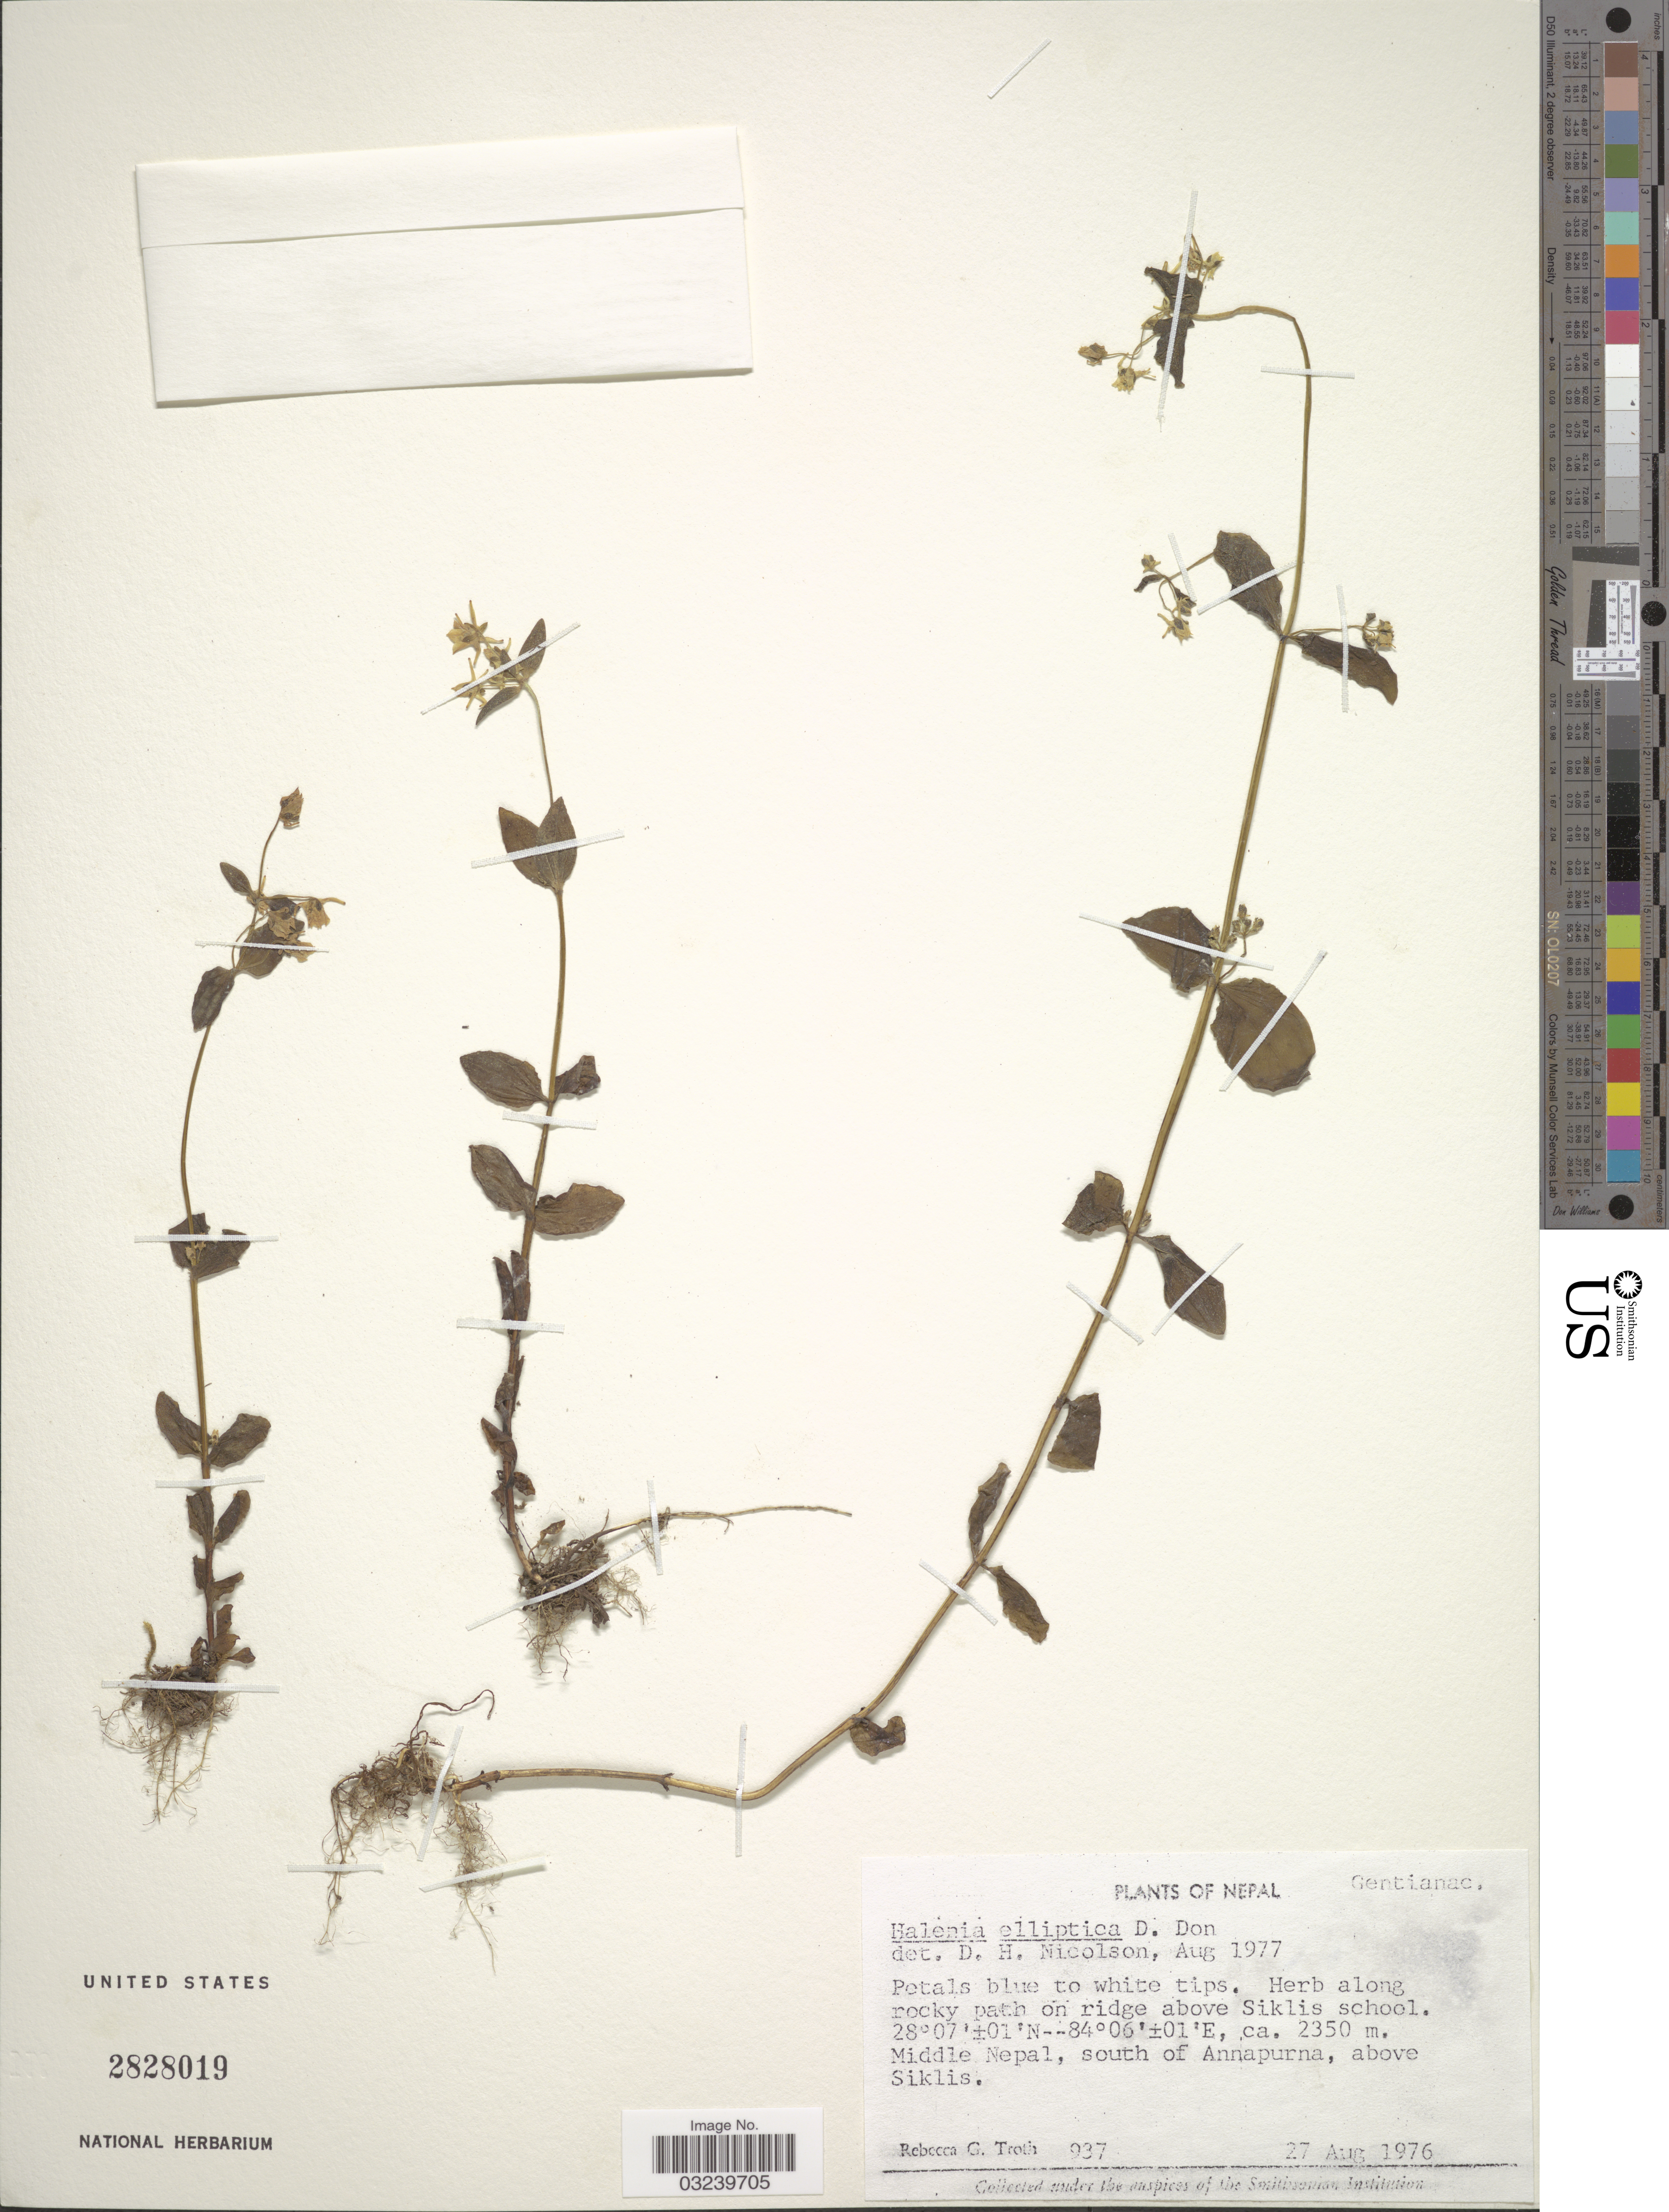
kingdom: Plantae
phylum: Tracheophyta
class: Magnoliopsida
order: Gentianales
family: Gentianaceae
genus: Halenia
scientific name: Halenia elliptica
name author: D. Don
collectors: R. Troth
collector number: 937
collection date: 1976-08-27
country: Nepal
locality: Herb along rocky path on ridge above Siklis School. Middle Nepal, south of Annapurna, above Siklis.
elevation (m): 2350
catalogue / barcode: US 2828019